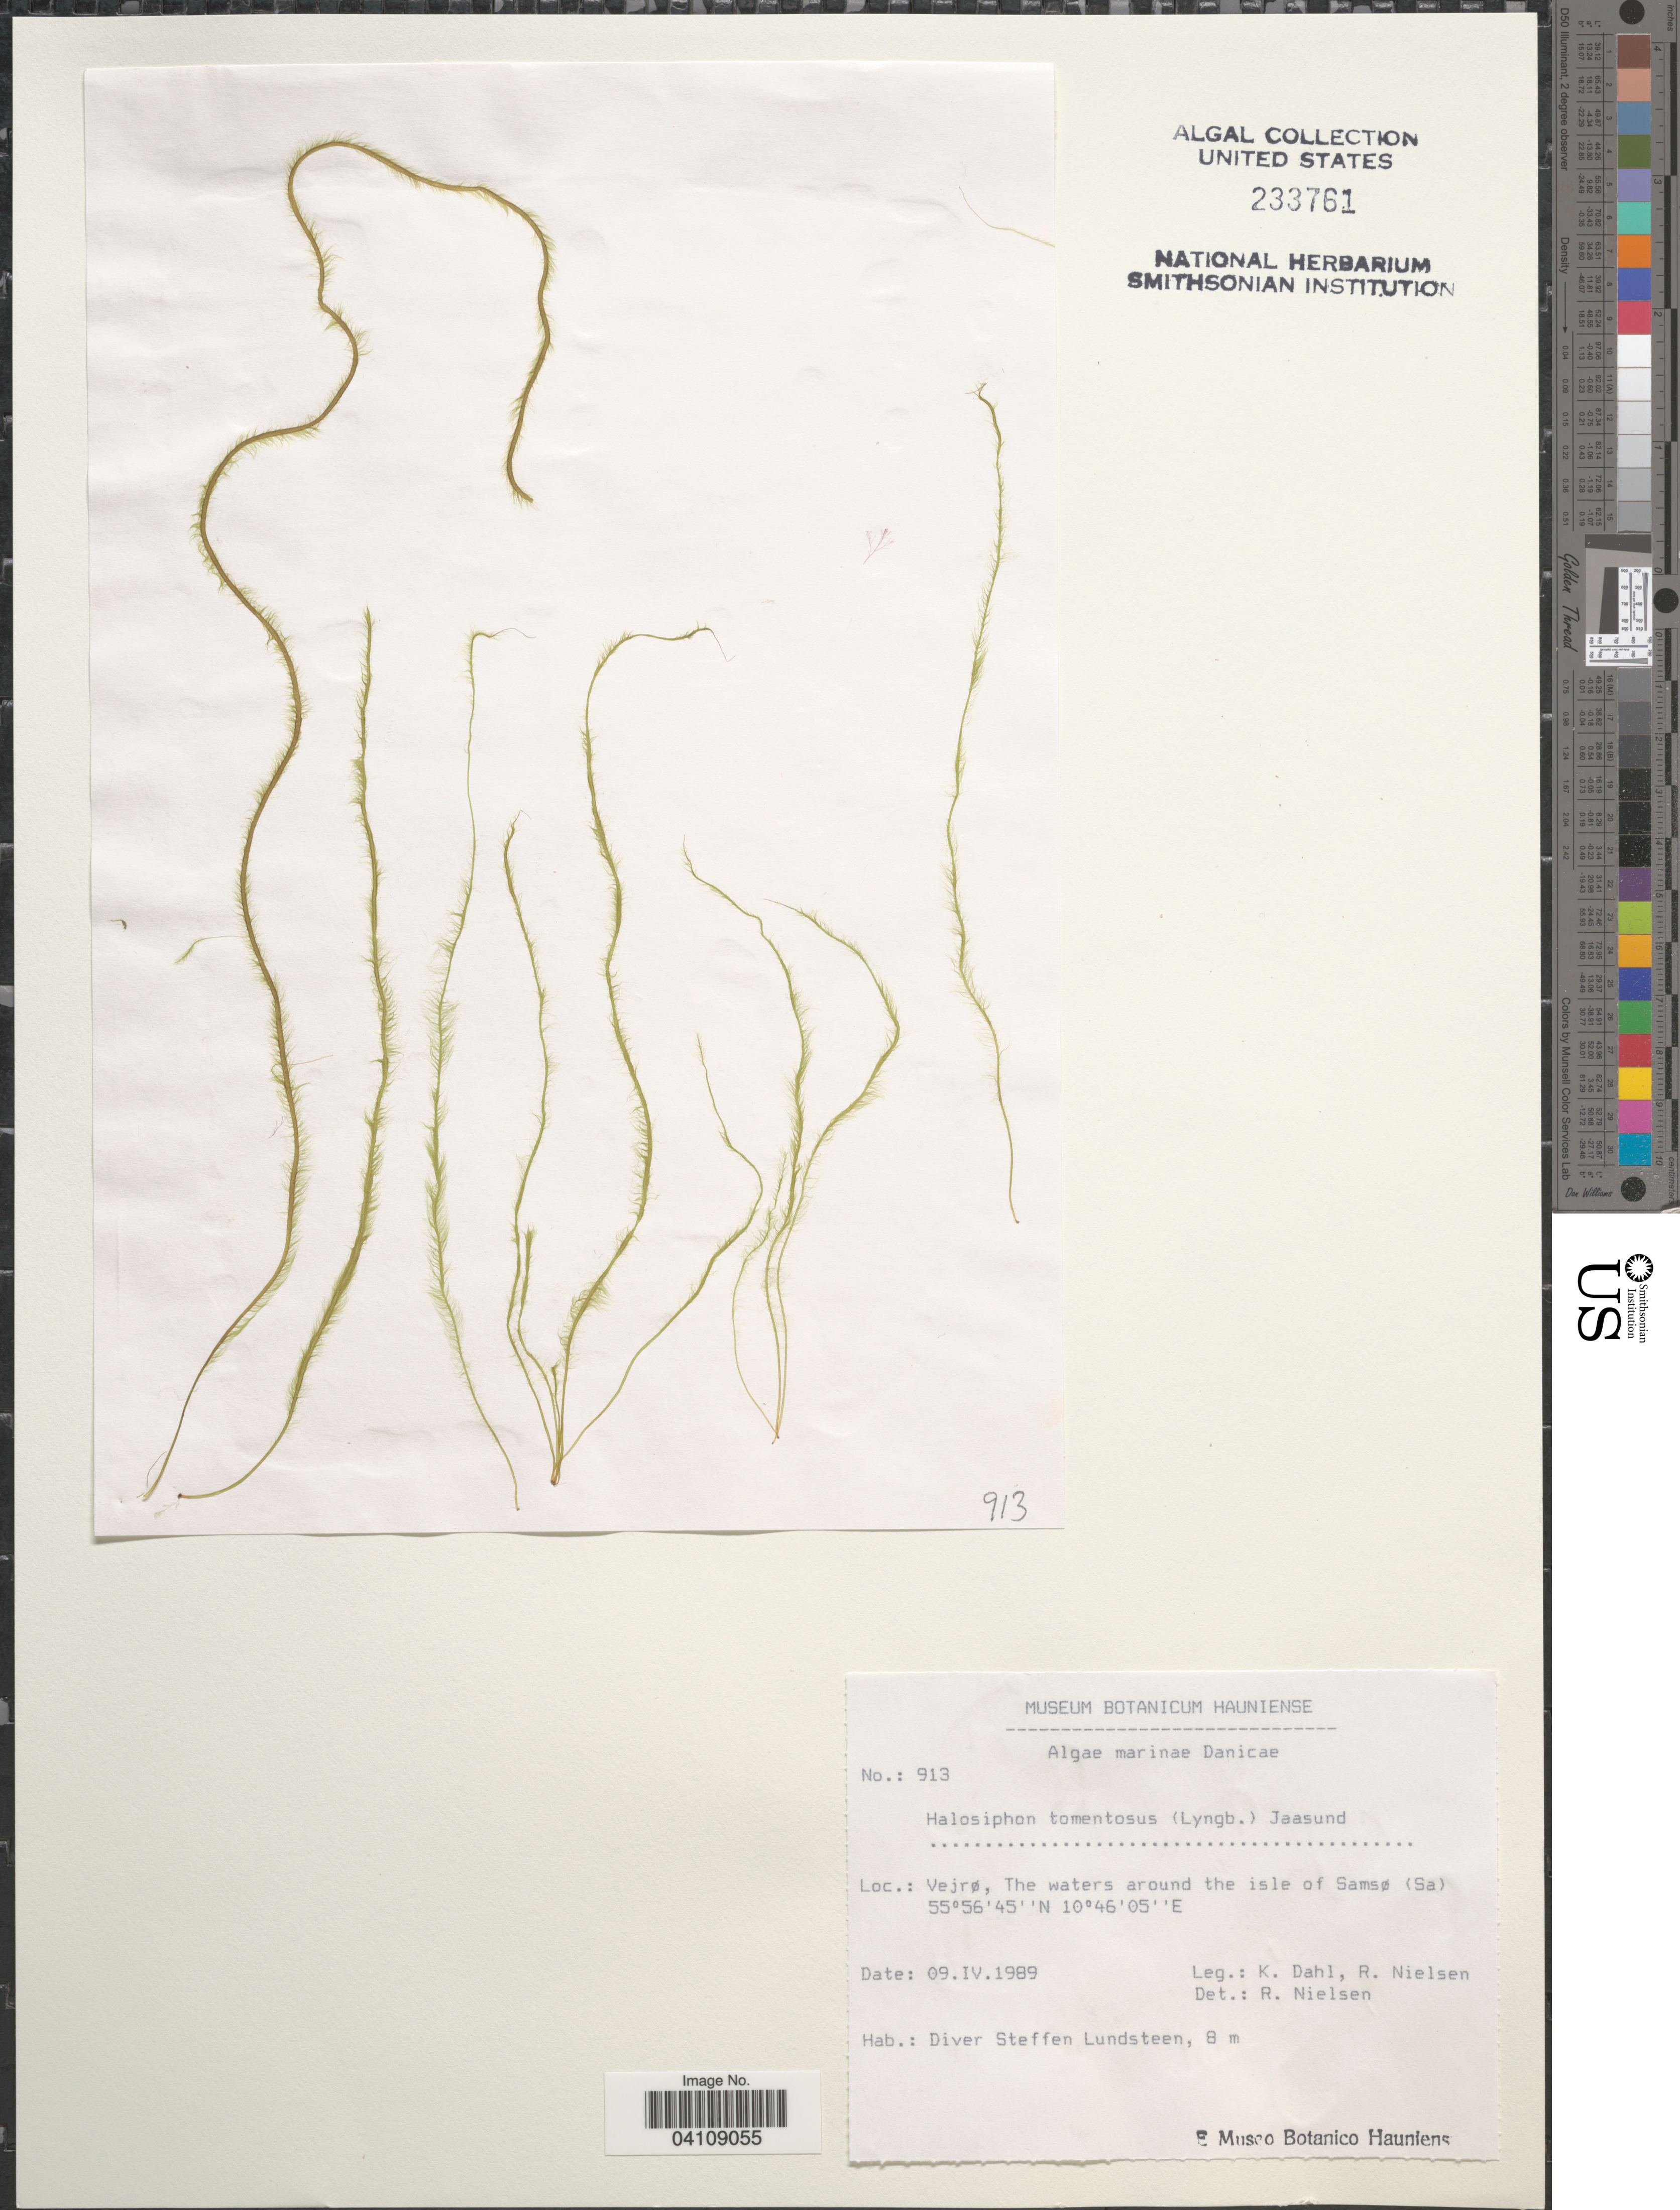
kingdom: Chromista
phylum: Ochrophyta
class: Phaeophyceae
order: Tilopteridales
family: Halosiphonaceae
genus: Halosiphon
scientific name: Halosiphon tomentosus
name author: (Lyngb.) Jaasund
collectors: K. Dahl & R. Nielsen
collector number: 913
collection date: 1989-04-09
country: Denmark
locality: Danicae. Vejrø, The waters around the isle of Samsø (Sa).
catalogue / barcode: US 233761